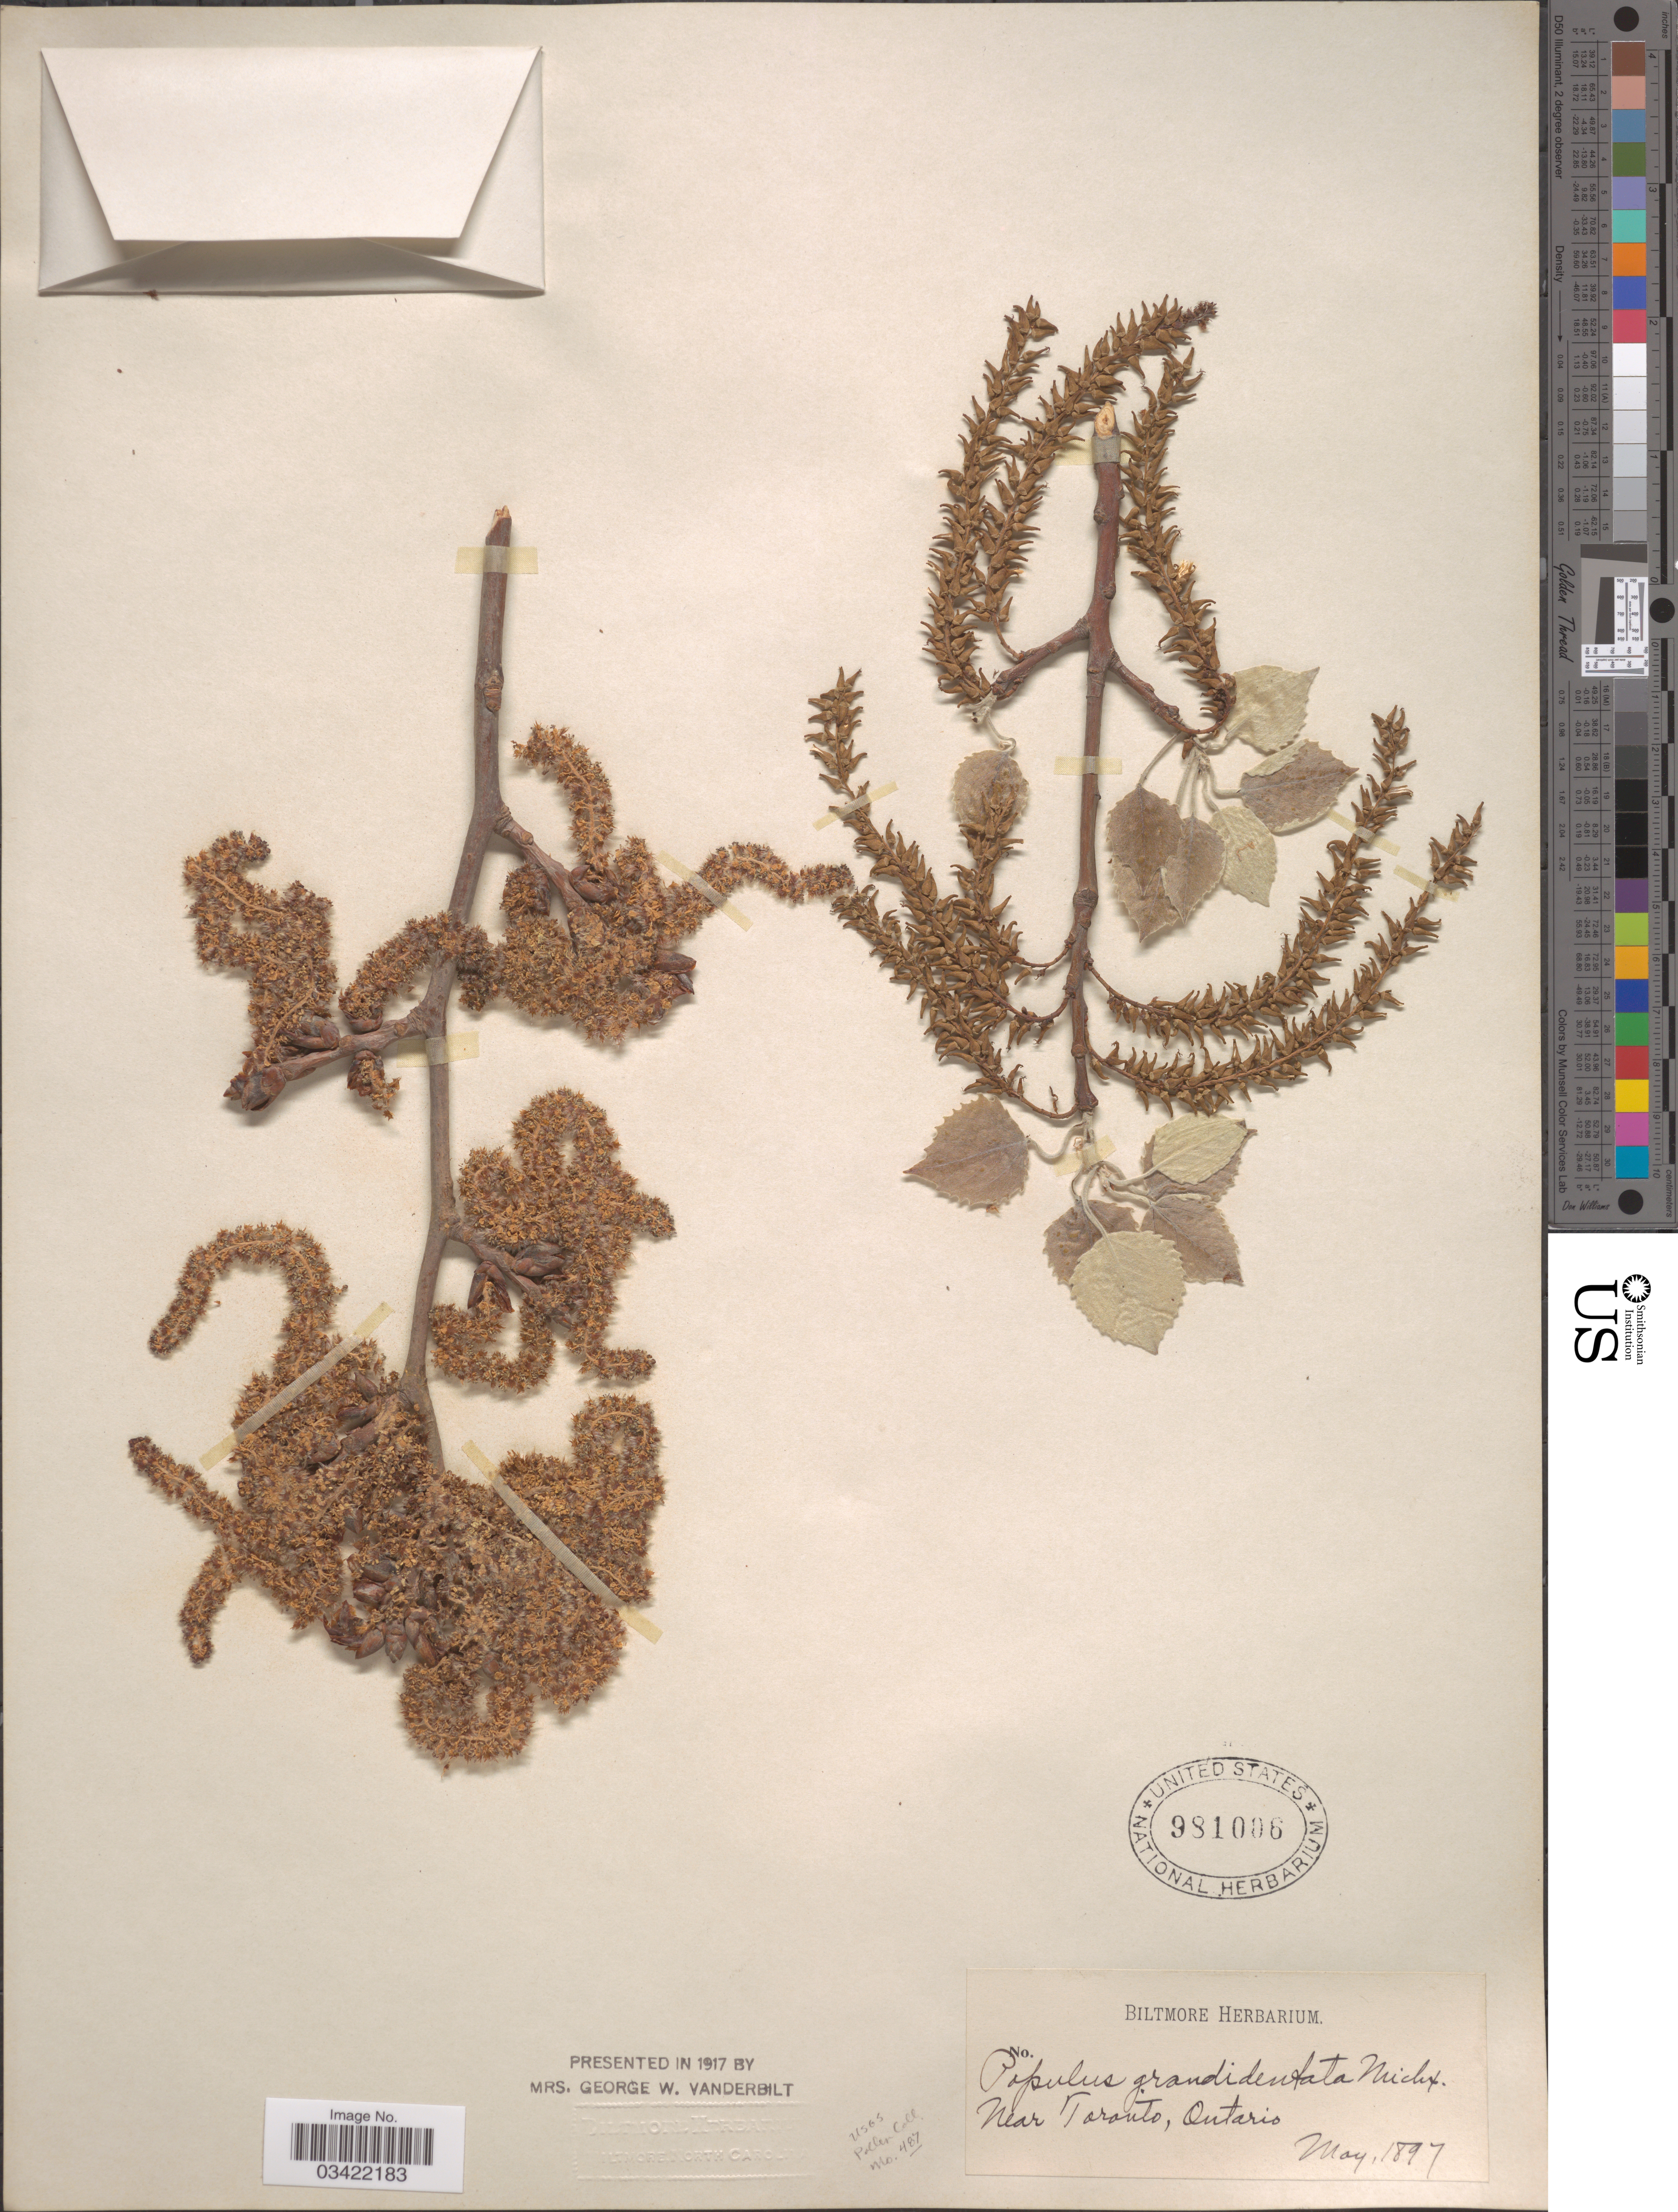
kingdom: Plantae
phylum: Tracheophyta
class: Magnoliopsida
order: Malpighiales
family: Salicaceae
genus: Populus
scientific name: Populus grandidentata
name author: Michx.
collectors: ex herb. Biltmore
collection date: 1897-05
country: Canada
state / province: Ontario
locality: Near Toronto.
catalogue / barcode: US 981006